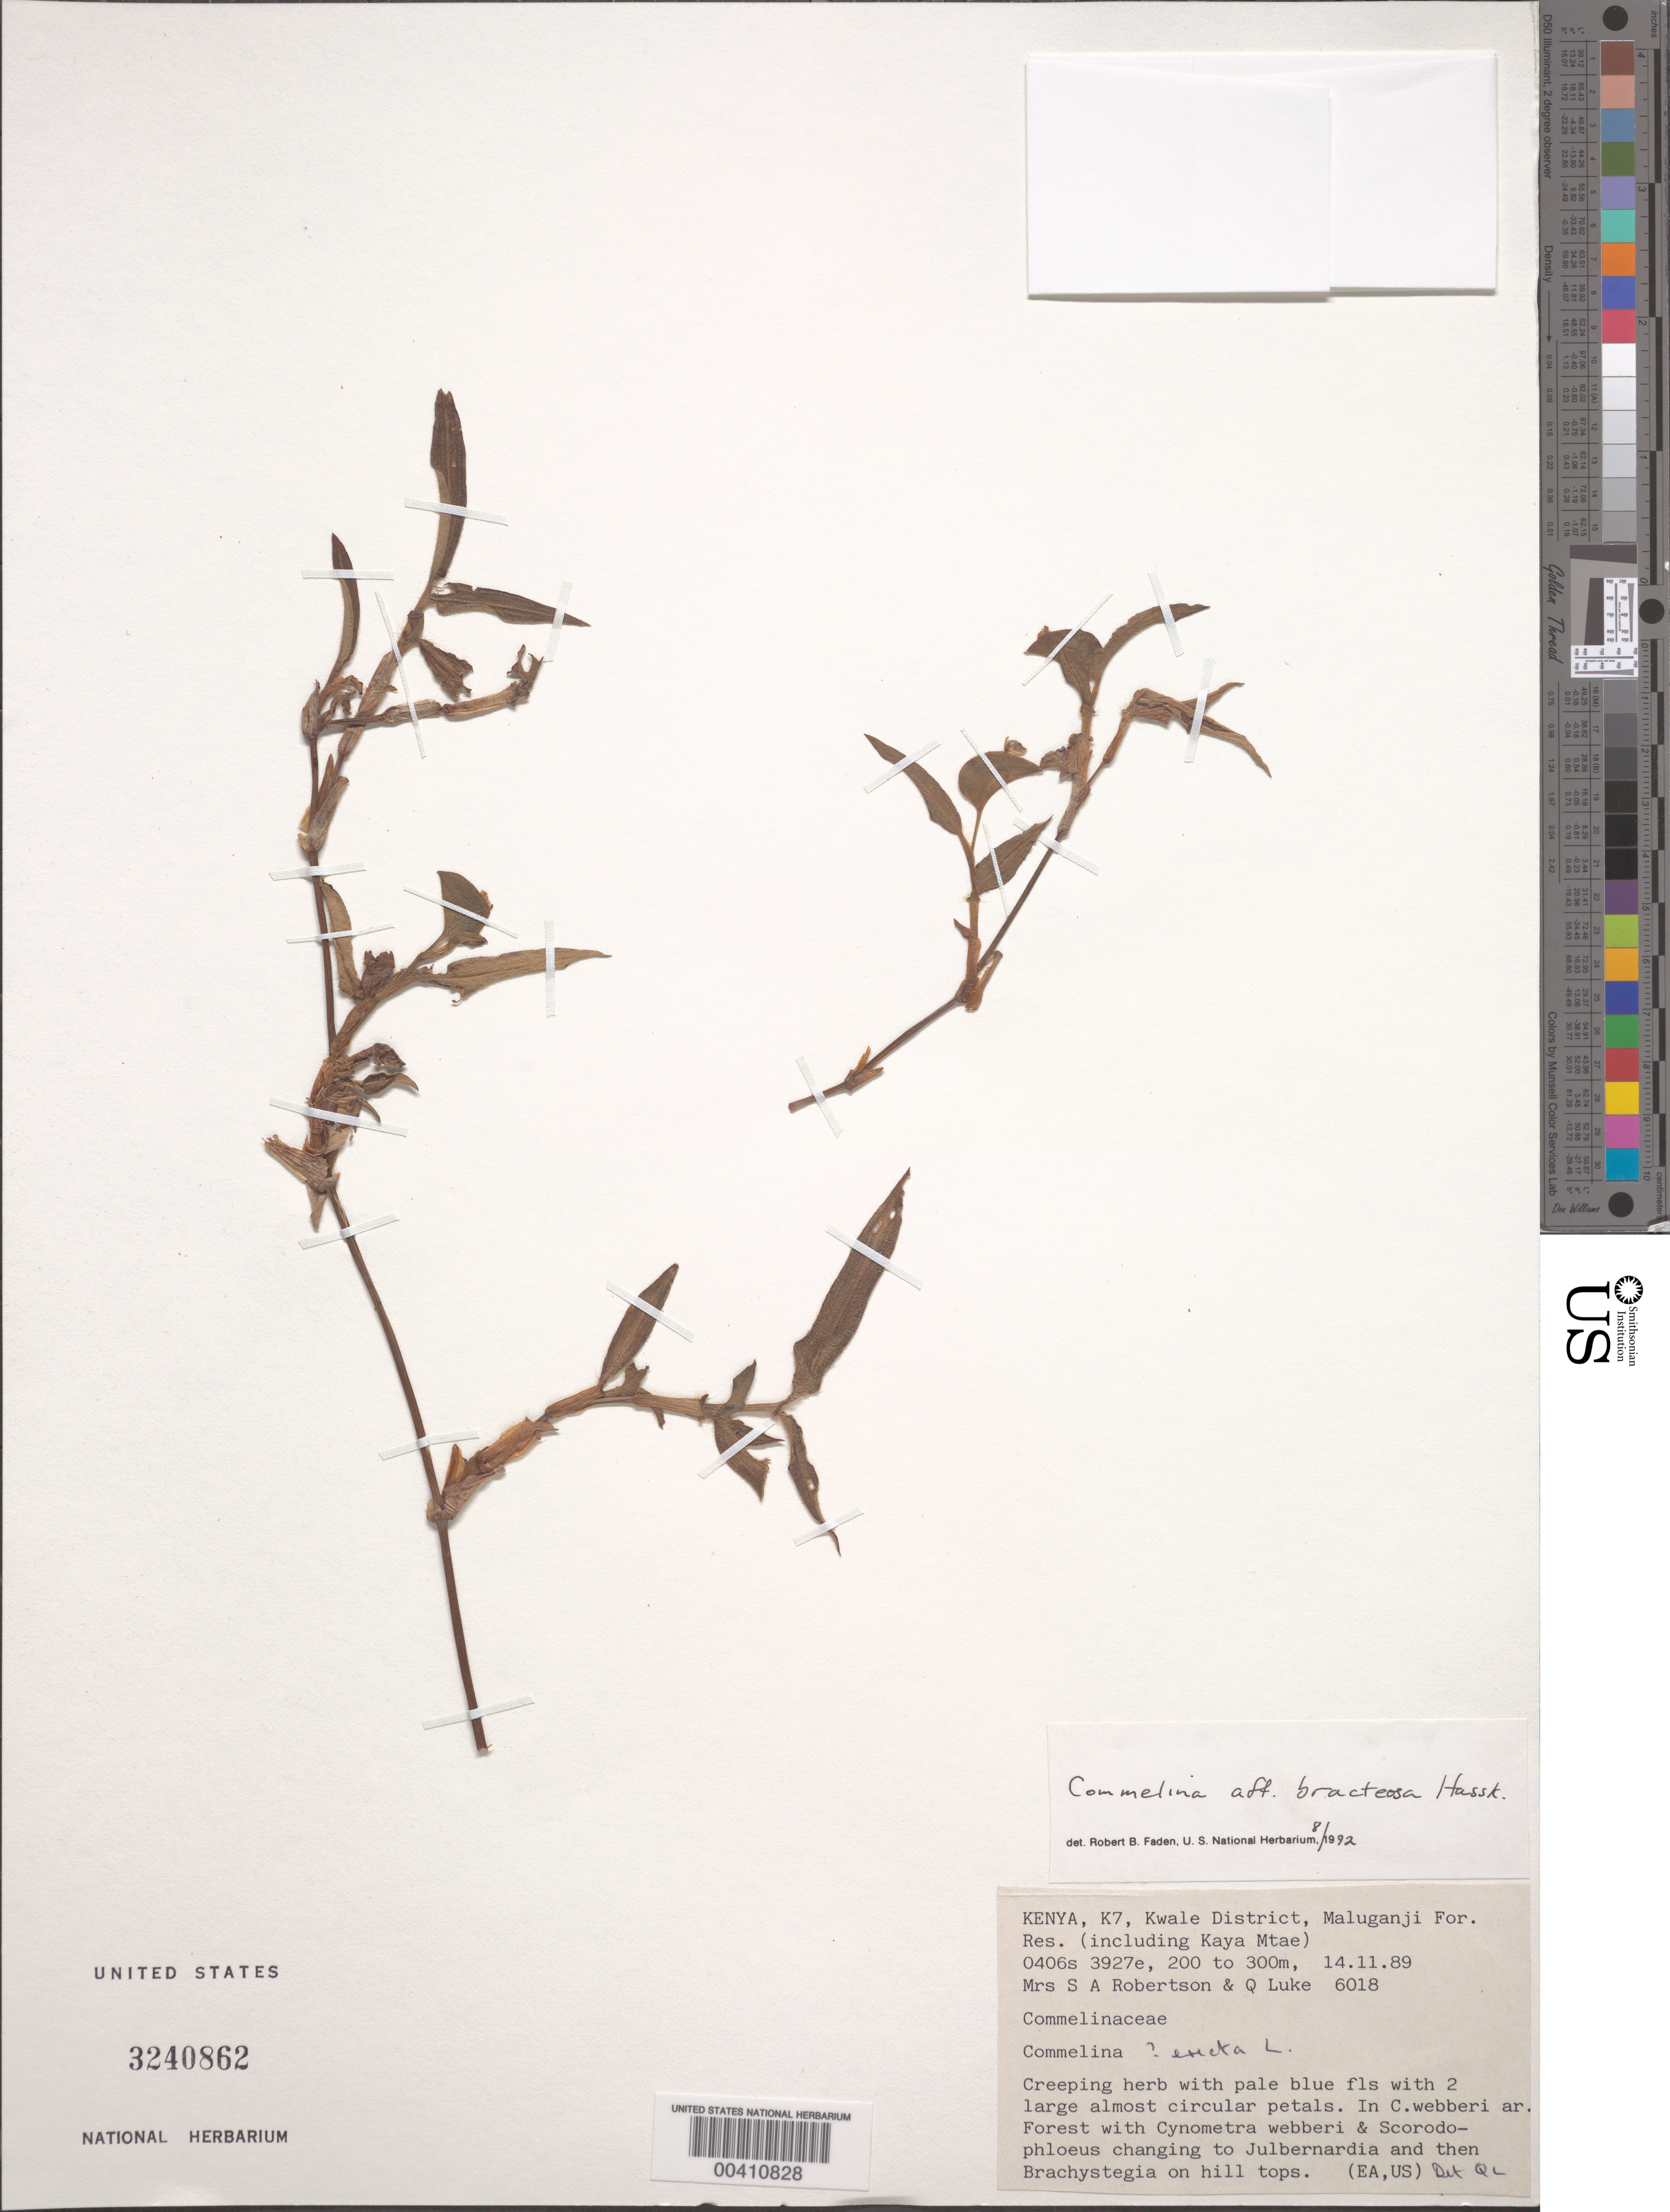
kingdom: Plantae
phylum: Tracheophyta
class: Liliopsida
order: Commelinales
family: Commelinaceae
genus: Commelina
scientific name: Commelina bracteosa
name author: Hassk.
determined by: Faden, Robert B., (US), Smithsonian Institution - National Museum of Natural History (UNITED STATES)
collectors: Mrs. S. A. Robertson & Q. Luke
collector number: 6018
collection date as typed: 14 Nov 1989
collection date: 1989-11-14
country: Kenya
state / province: Kwale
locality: Kwale district, maluganji forest reserve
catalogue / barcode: US 3240862